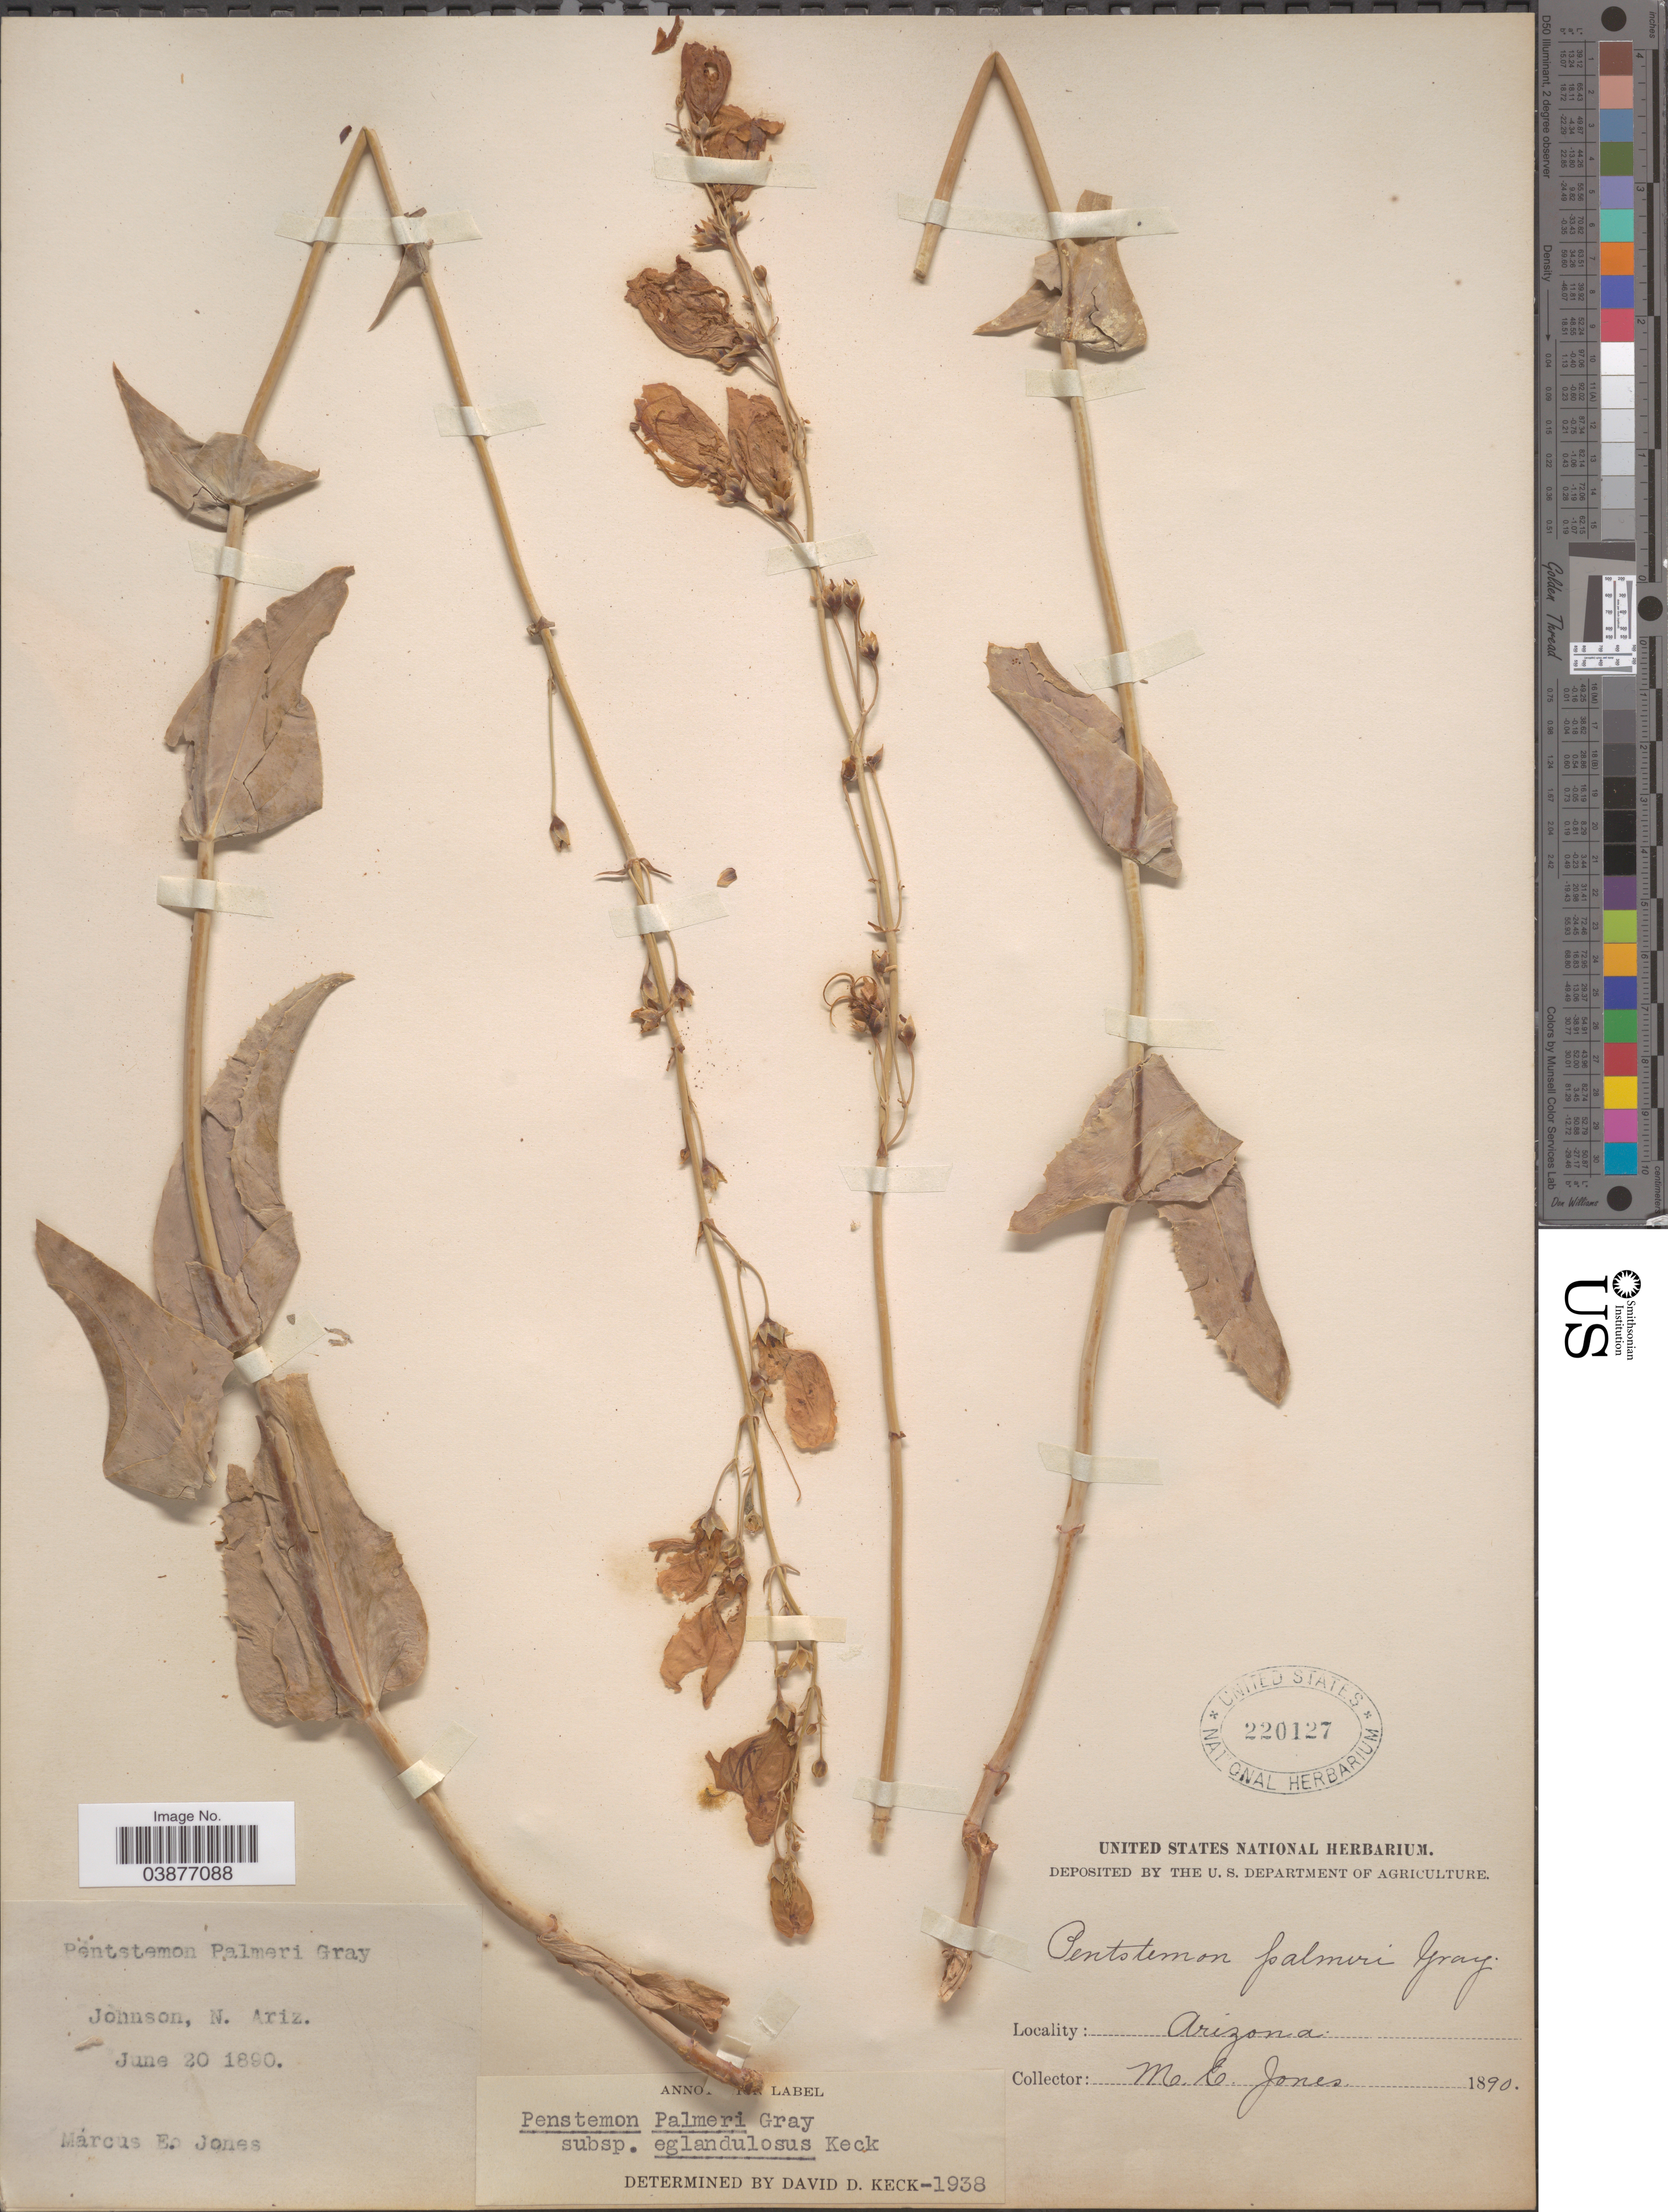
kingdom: Plantae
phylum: Tracheophyta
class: Magnoliopsida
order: Lamiales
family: Plantaginaceae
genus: Penstemon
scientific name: Penstemon palmeri subsp. eglandulosus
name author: D.D. Keck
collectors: M. E. Jones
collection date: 1890-06-20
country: United States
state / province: Arizona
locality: Johnson, N. Ariz.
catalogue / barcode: US 220127